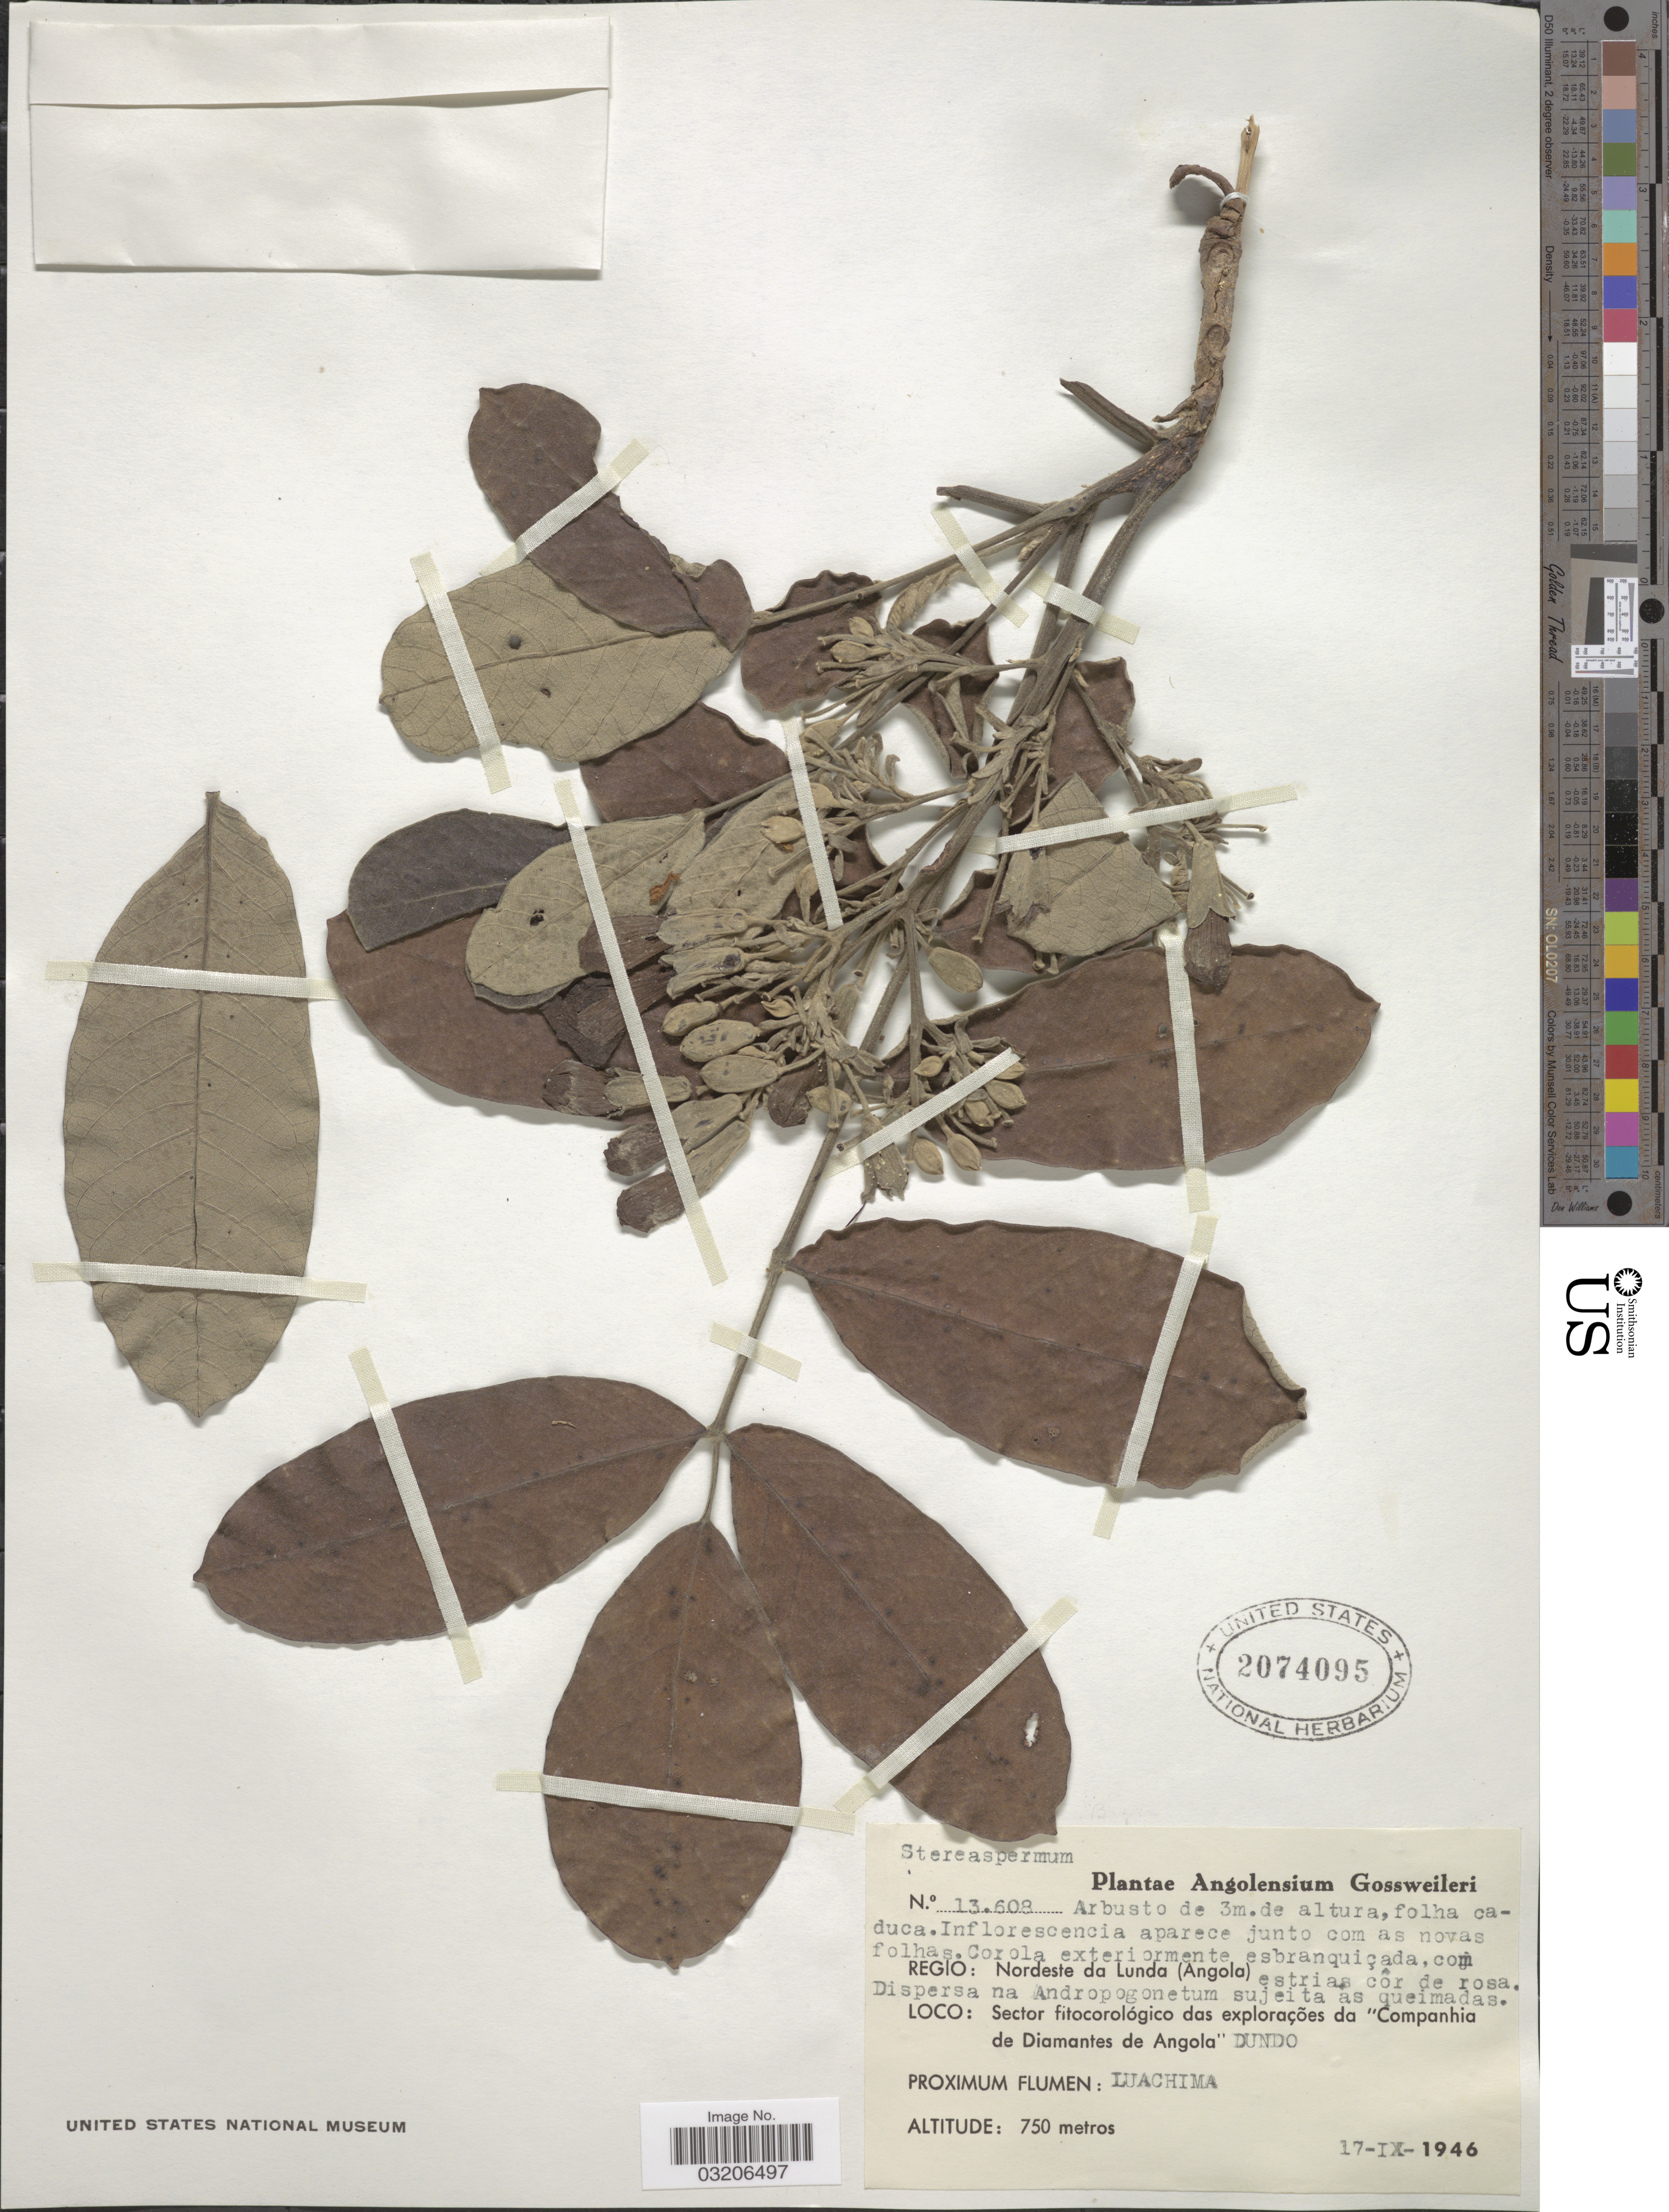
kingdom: Plantae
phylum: Tracheophyta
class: Magnoliopsida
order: Lamiales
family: Bignoniaceae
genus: Stereospermum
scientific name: Stereospermum sp.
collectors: -. Gossweiler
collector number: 13608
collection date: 1946-09-17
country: Angola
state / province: Lunda Norte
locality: Regio: Nordeste da Lunda. Sector fitocorológico das explorações da "Companhia de Diamantes de Angola" Dundo. Proximum Flumen: Luachima.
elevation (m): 750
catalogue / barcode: US 2074095